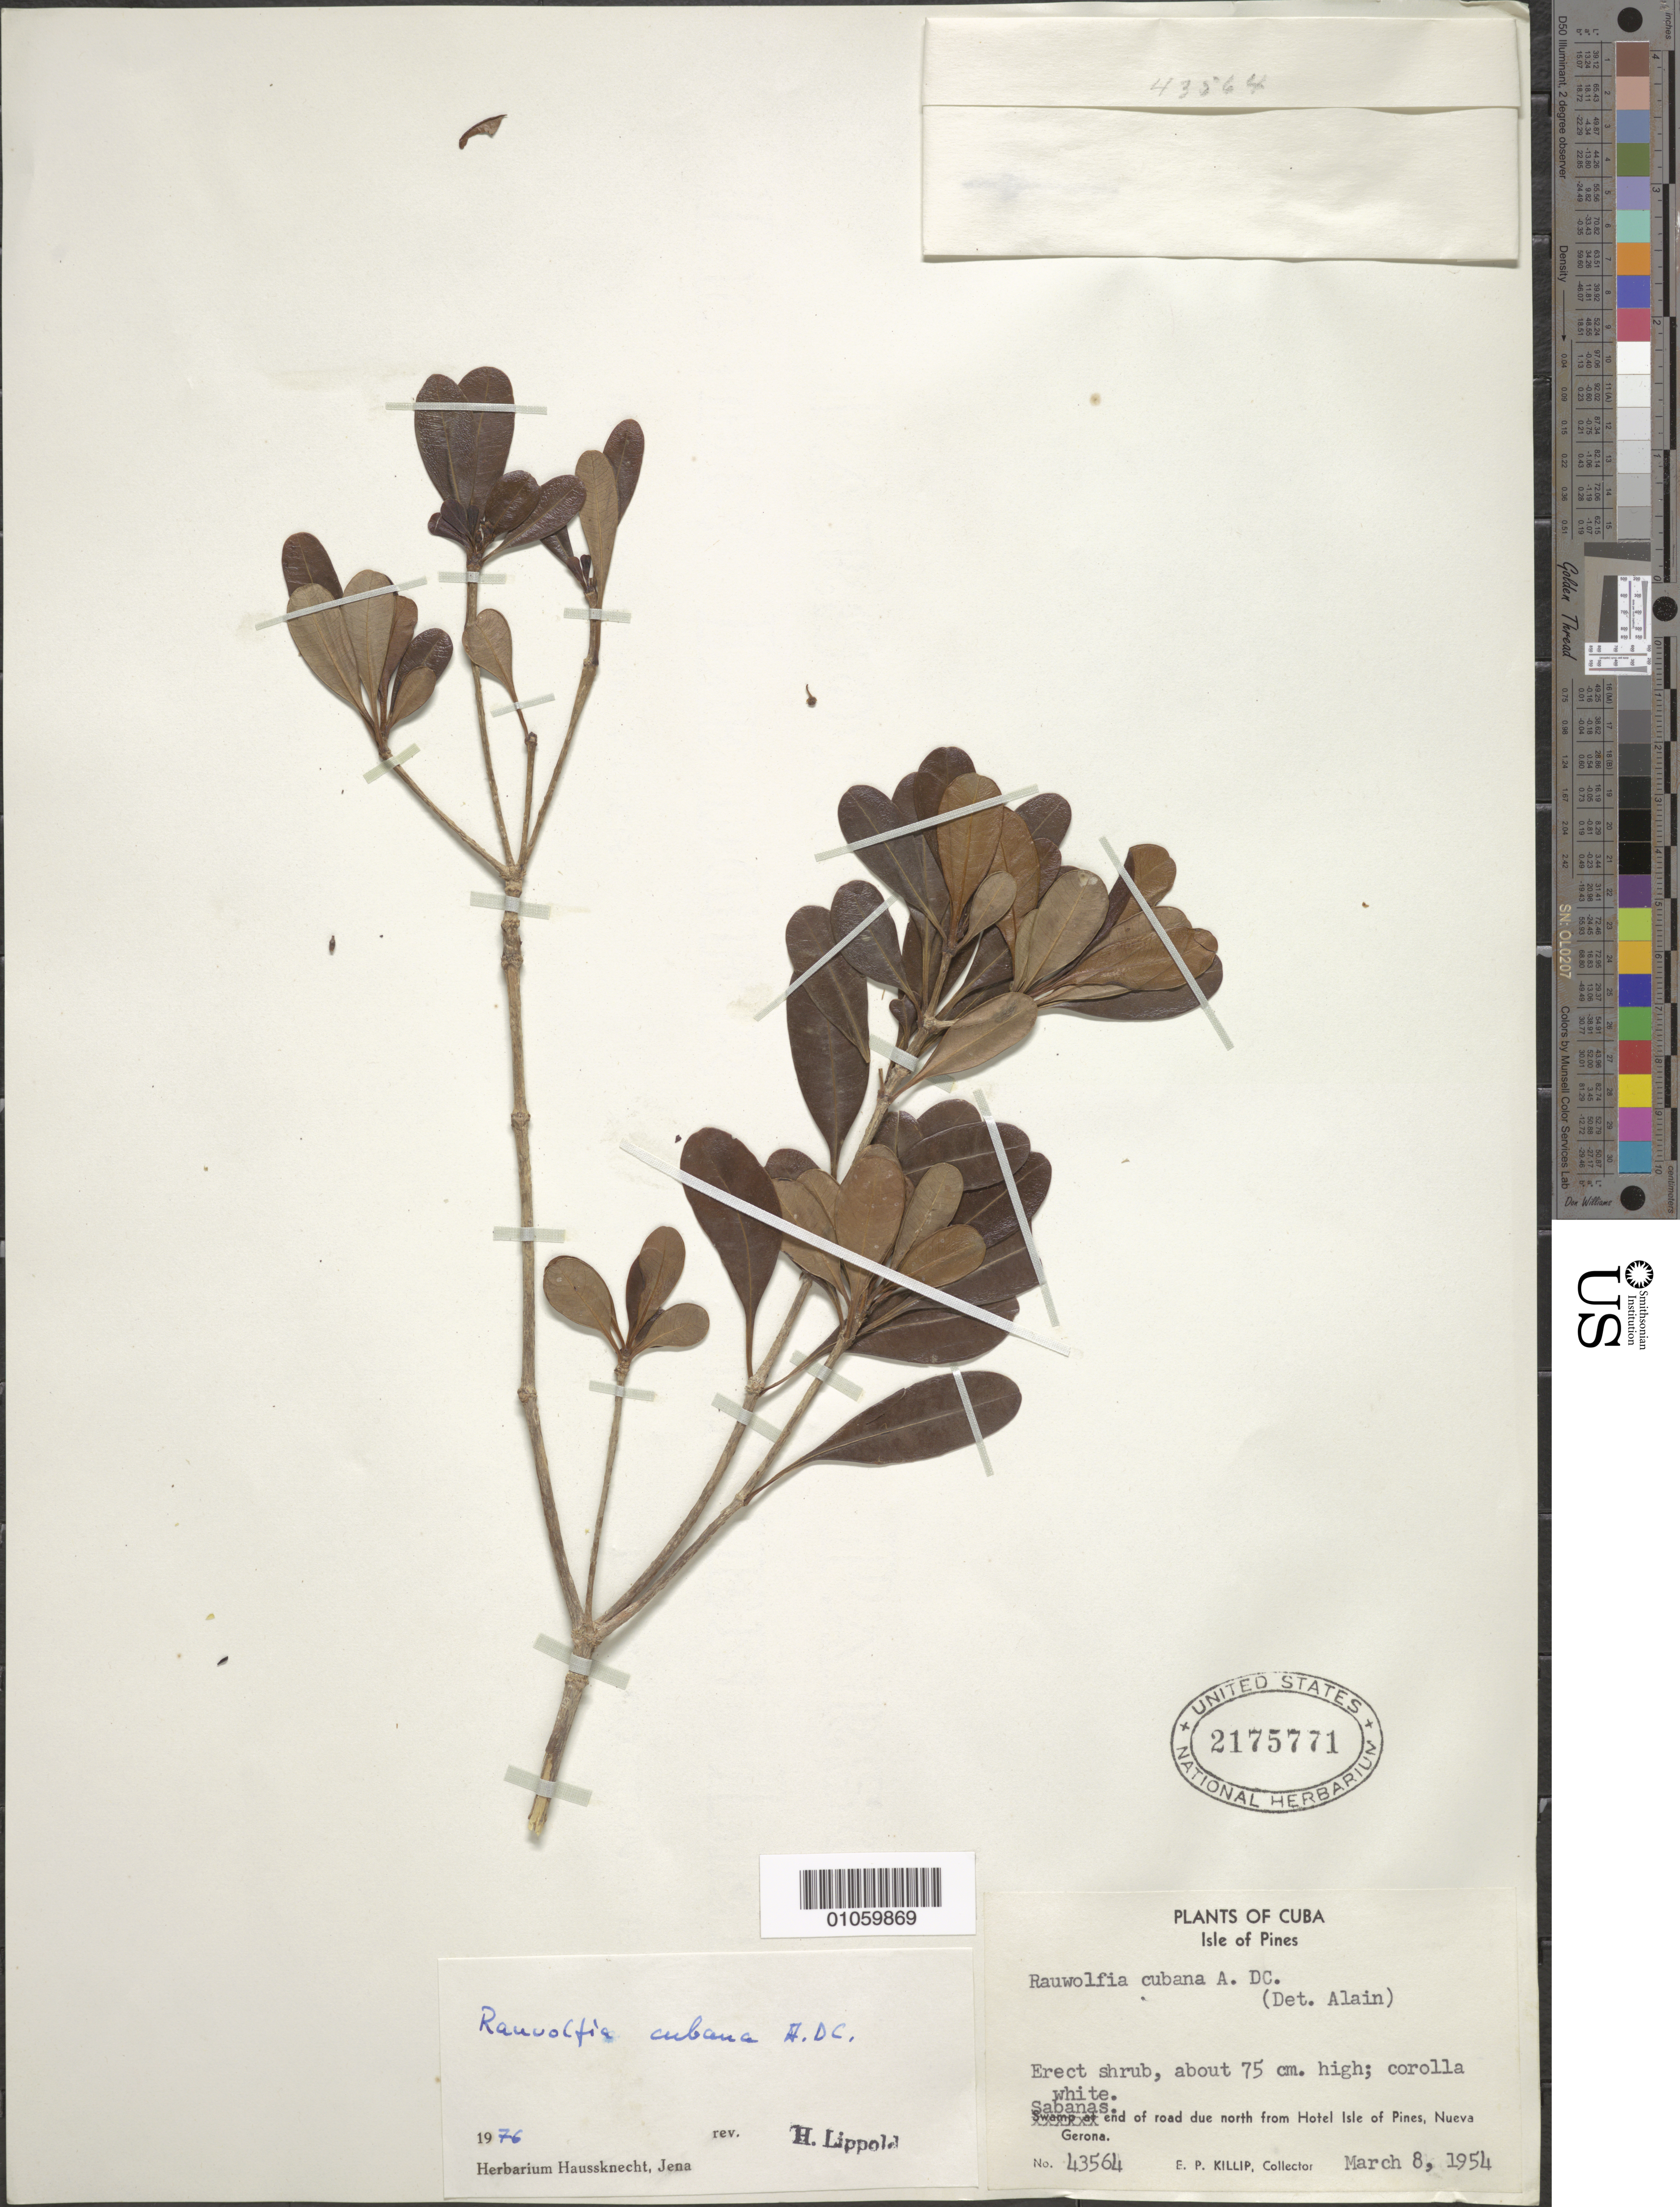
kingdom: Plantae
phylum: Tracheophyta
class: Magnoliopsida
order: Gentianales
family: Apocynaceae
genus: Rauvolfia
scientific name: Rauvolfia cubana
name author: A. DC.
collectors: E. P. Killip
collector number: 43564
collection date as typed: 08 Mar 1954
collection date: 1954-03-08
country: Cuba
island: Isla de la Juventud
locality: Sabanas, end of road due north from Hotel Isle of Pines, Nueva Gerona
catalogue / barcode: US 2175771